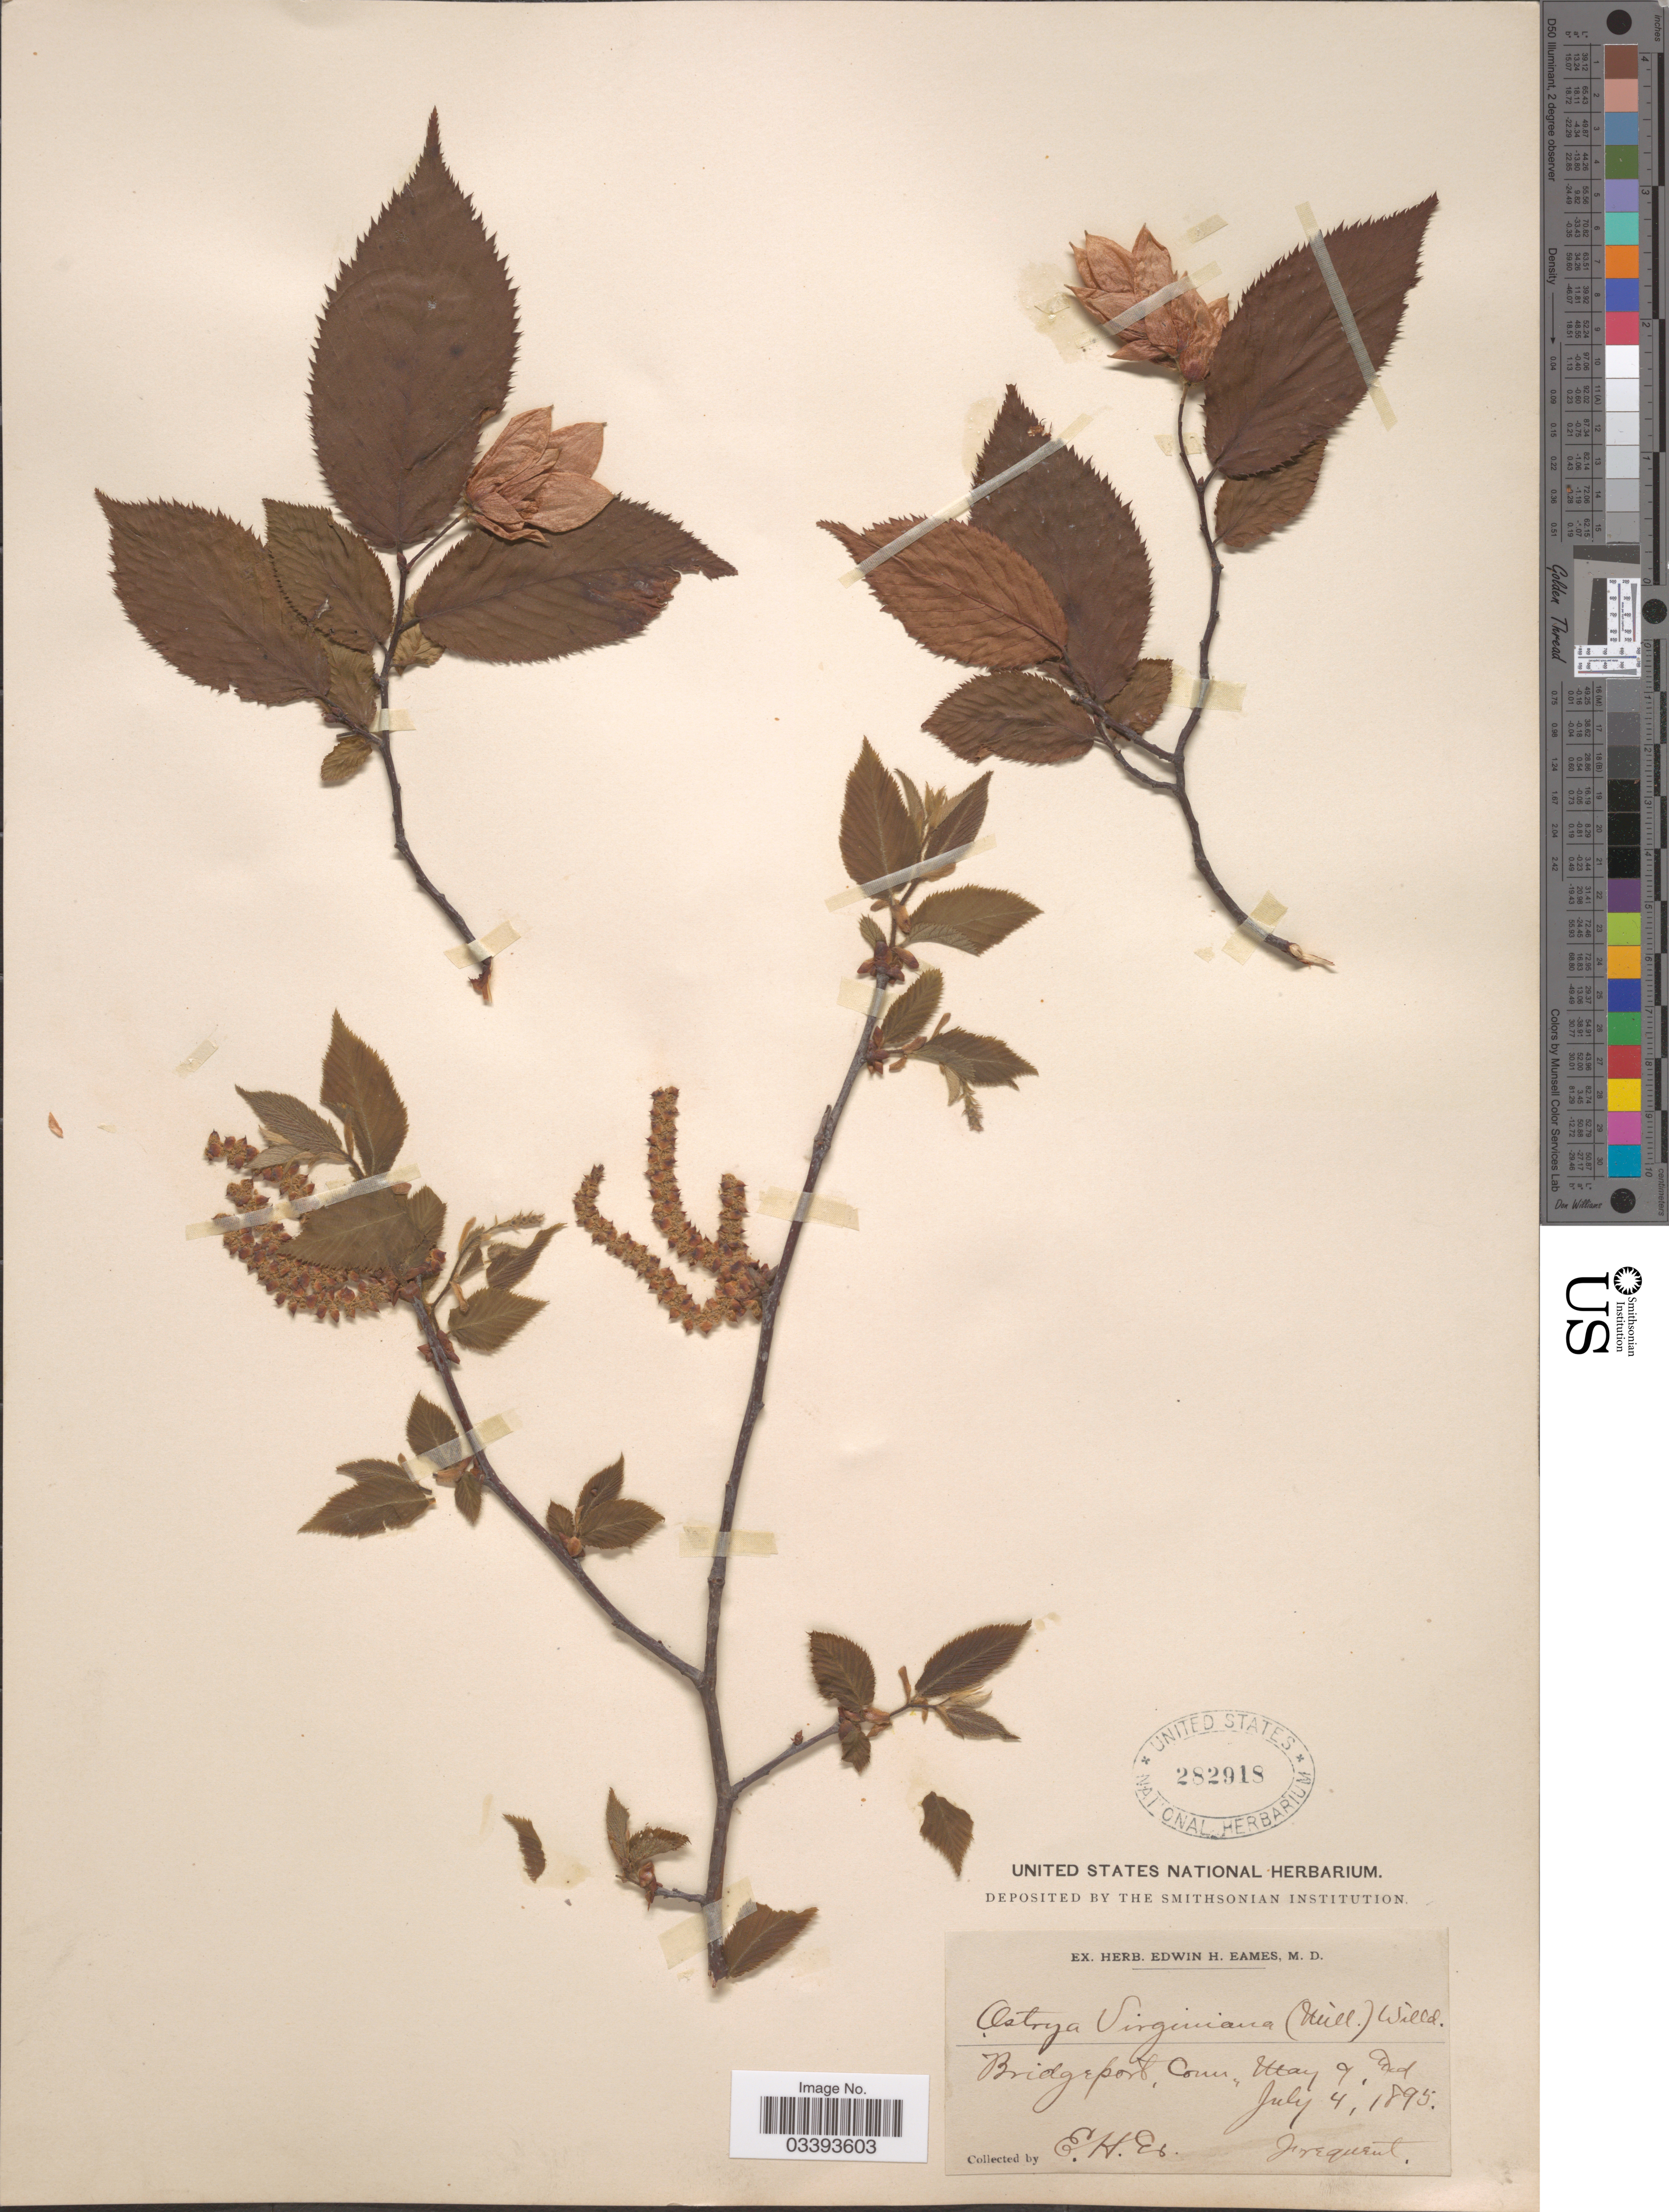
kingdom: Plantae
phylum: Tracheophyta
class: Magnoliopsida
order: Fagales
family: Betulaceae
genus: Ostrya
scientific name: Ostrya virginiana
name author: (Mill.) K. Koch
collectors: E. H. Eames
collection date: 1895-05-09/1895-07-04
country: United States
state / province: Connecticut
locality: Bridgeport, Conn.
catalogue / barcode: US 282918